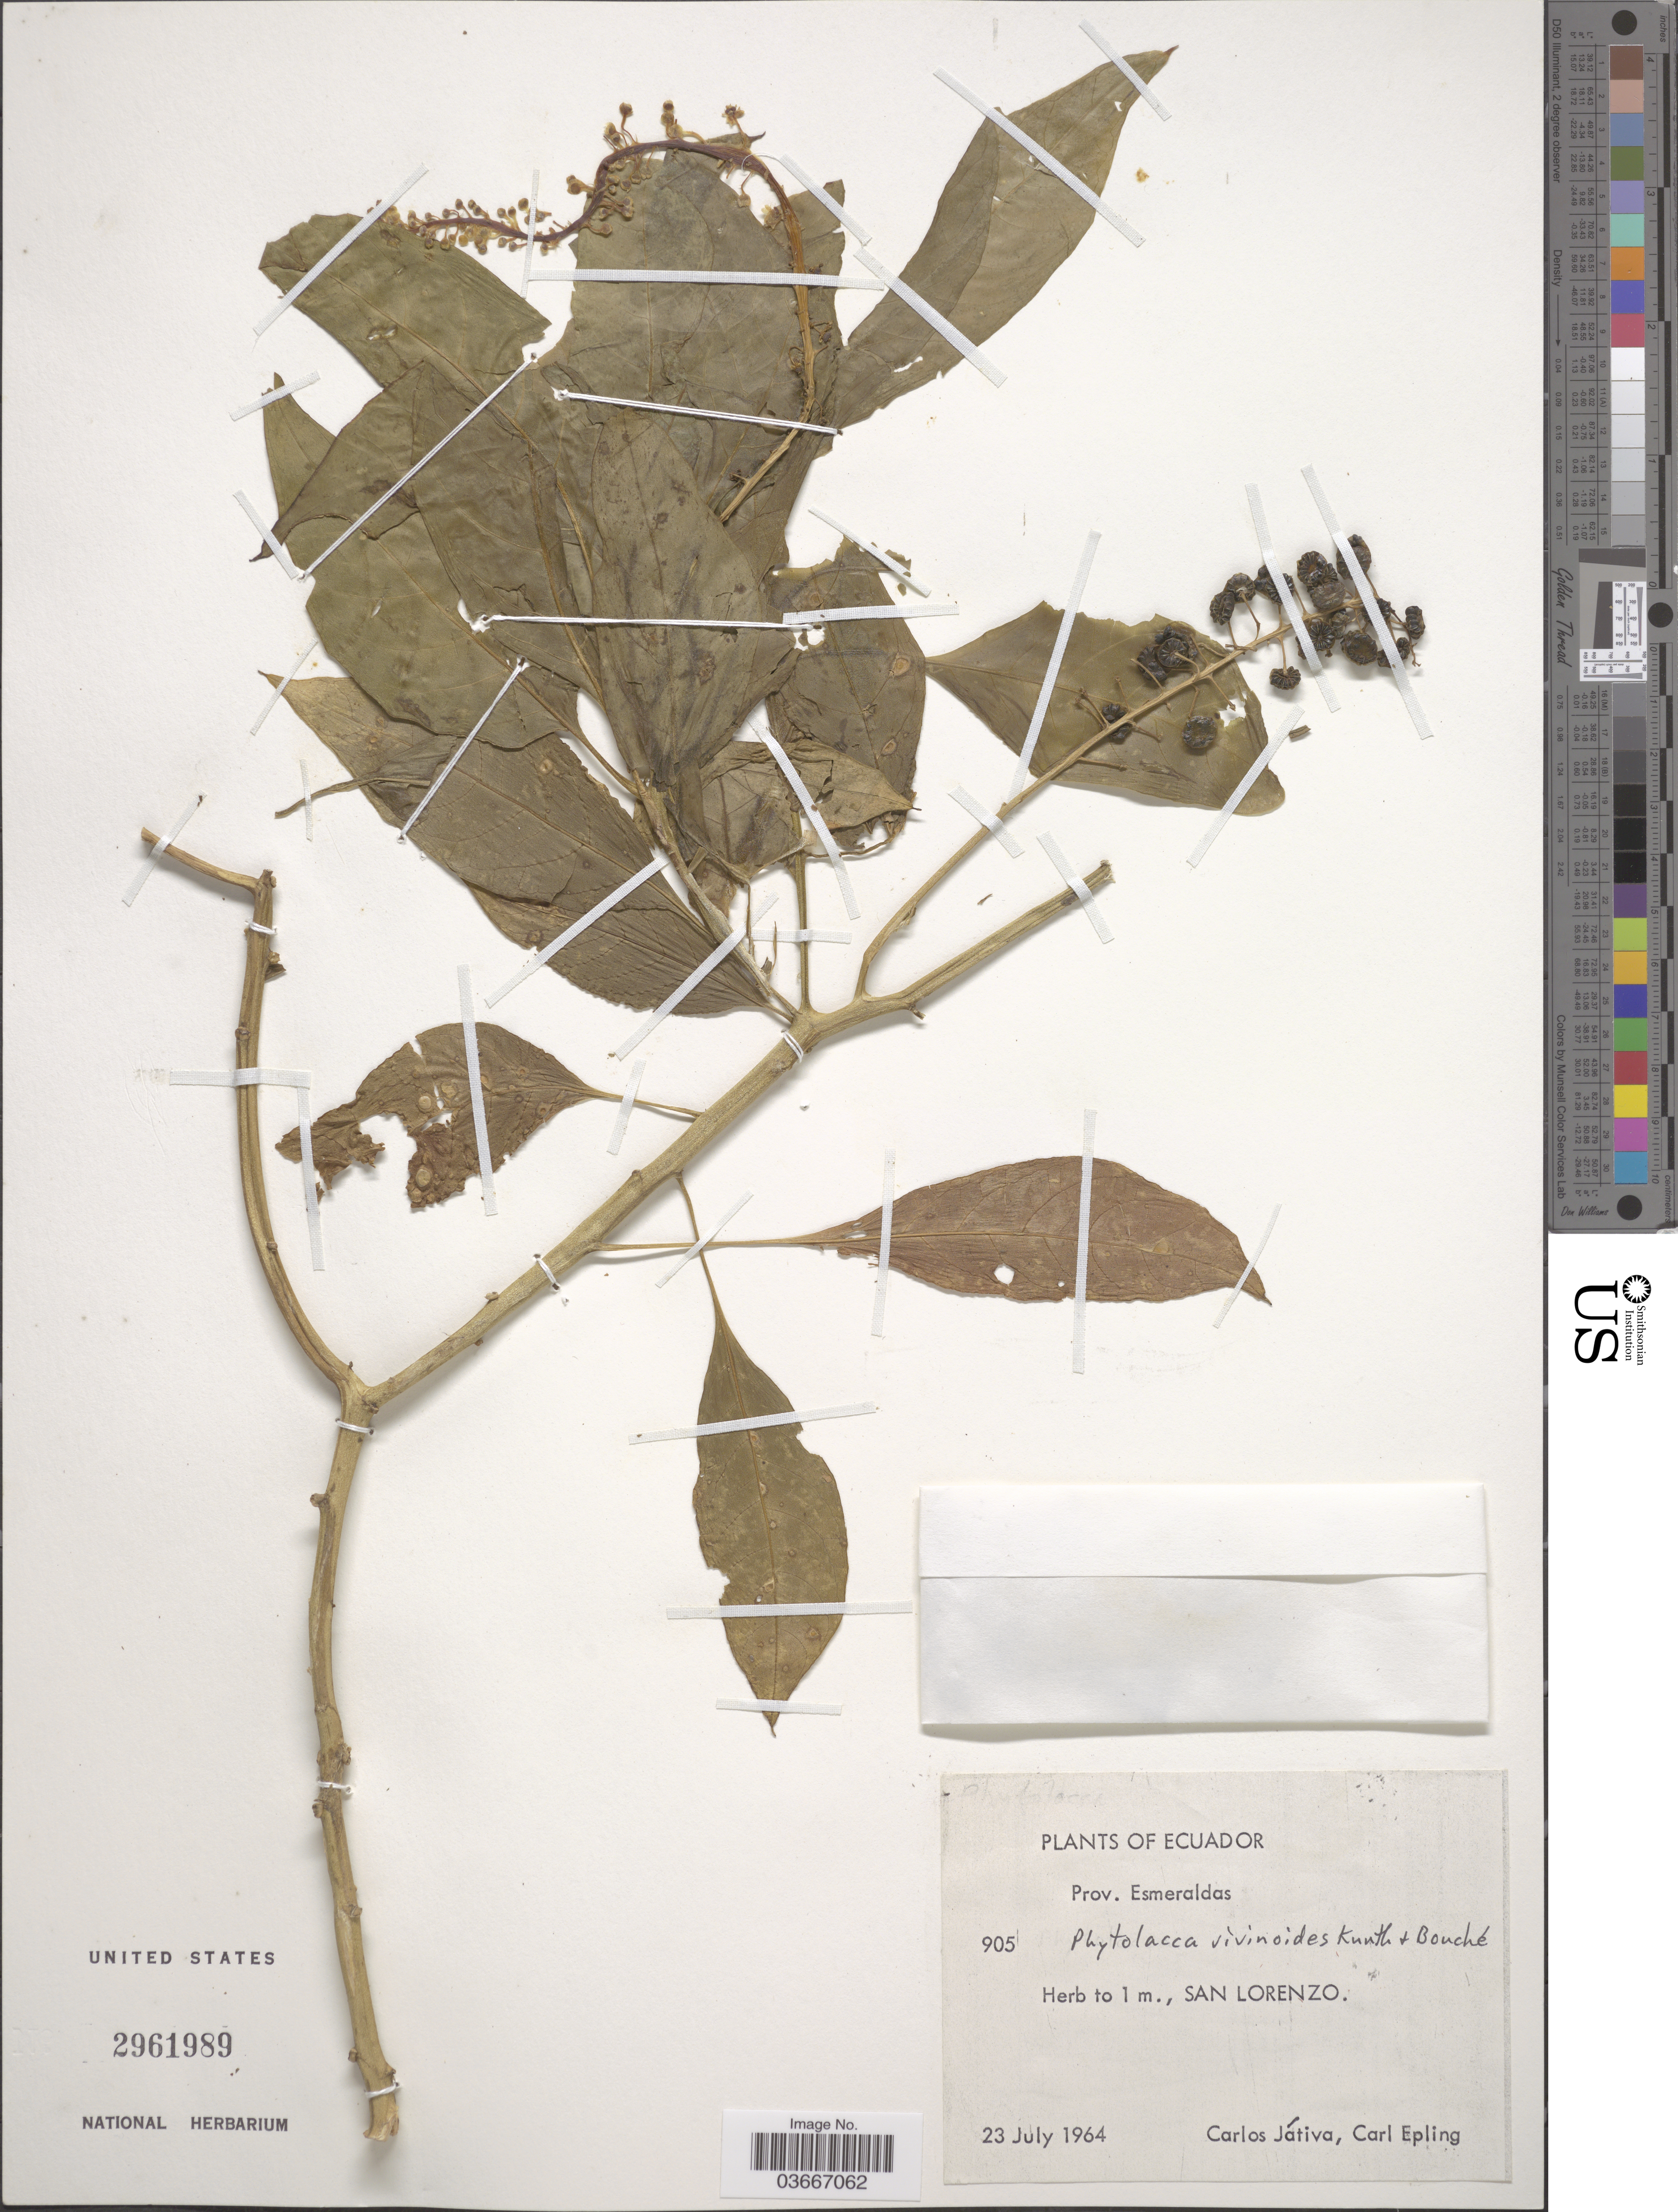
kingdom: Plantae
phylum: Tracheophyta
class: Magnoliopsida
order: Caryophyllales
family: Phytolaccaceae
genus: Phytolacca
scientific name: Phytolacca rivinoides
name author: Kunth & C.D. Bouché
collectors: C. D. Játiva & C. C. Epling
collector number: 905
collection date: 1964-07-23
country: Ecuador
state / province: Esmeraldas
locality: San Lorenzo.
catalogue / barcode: US 2961989